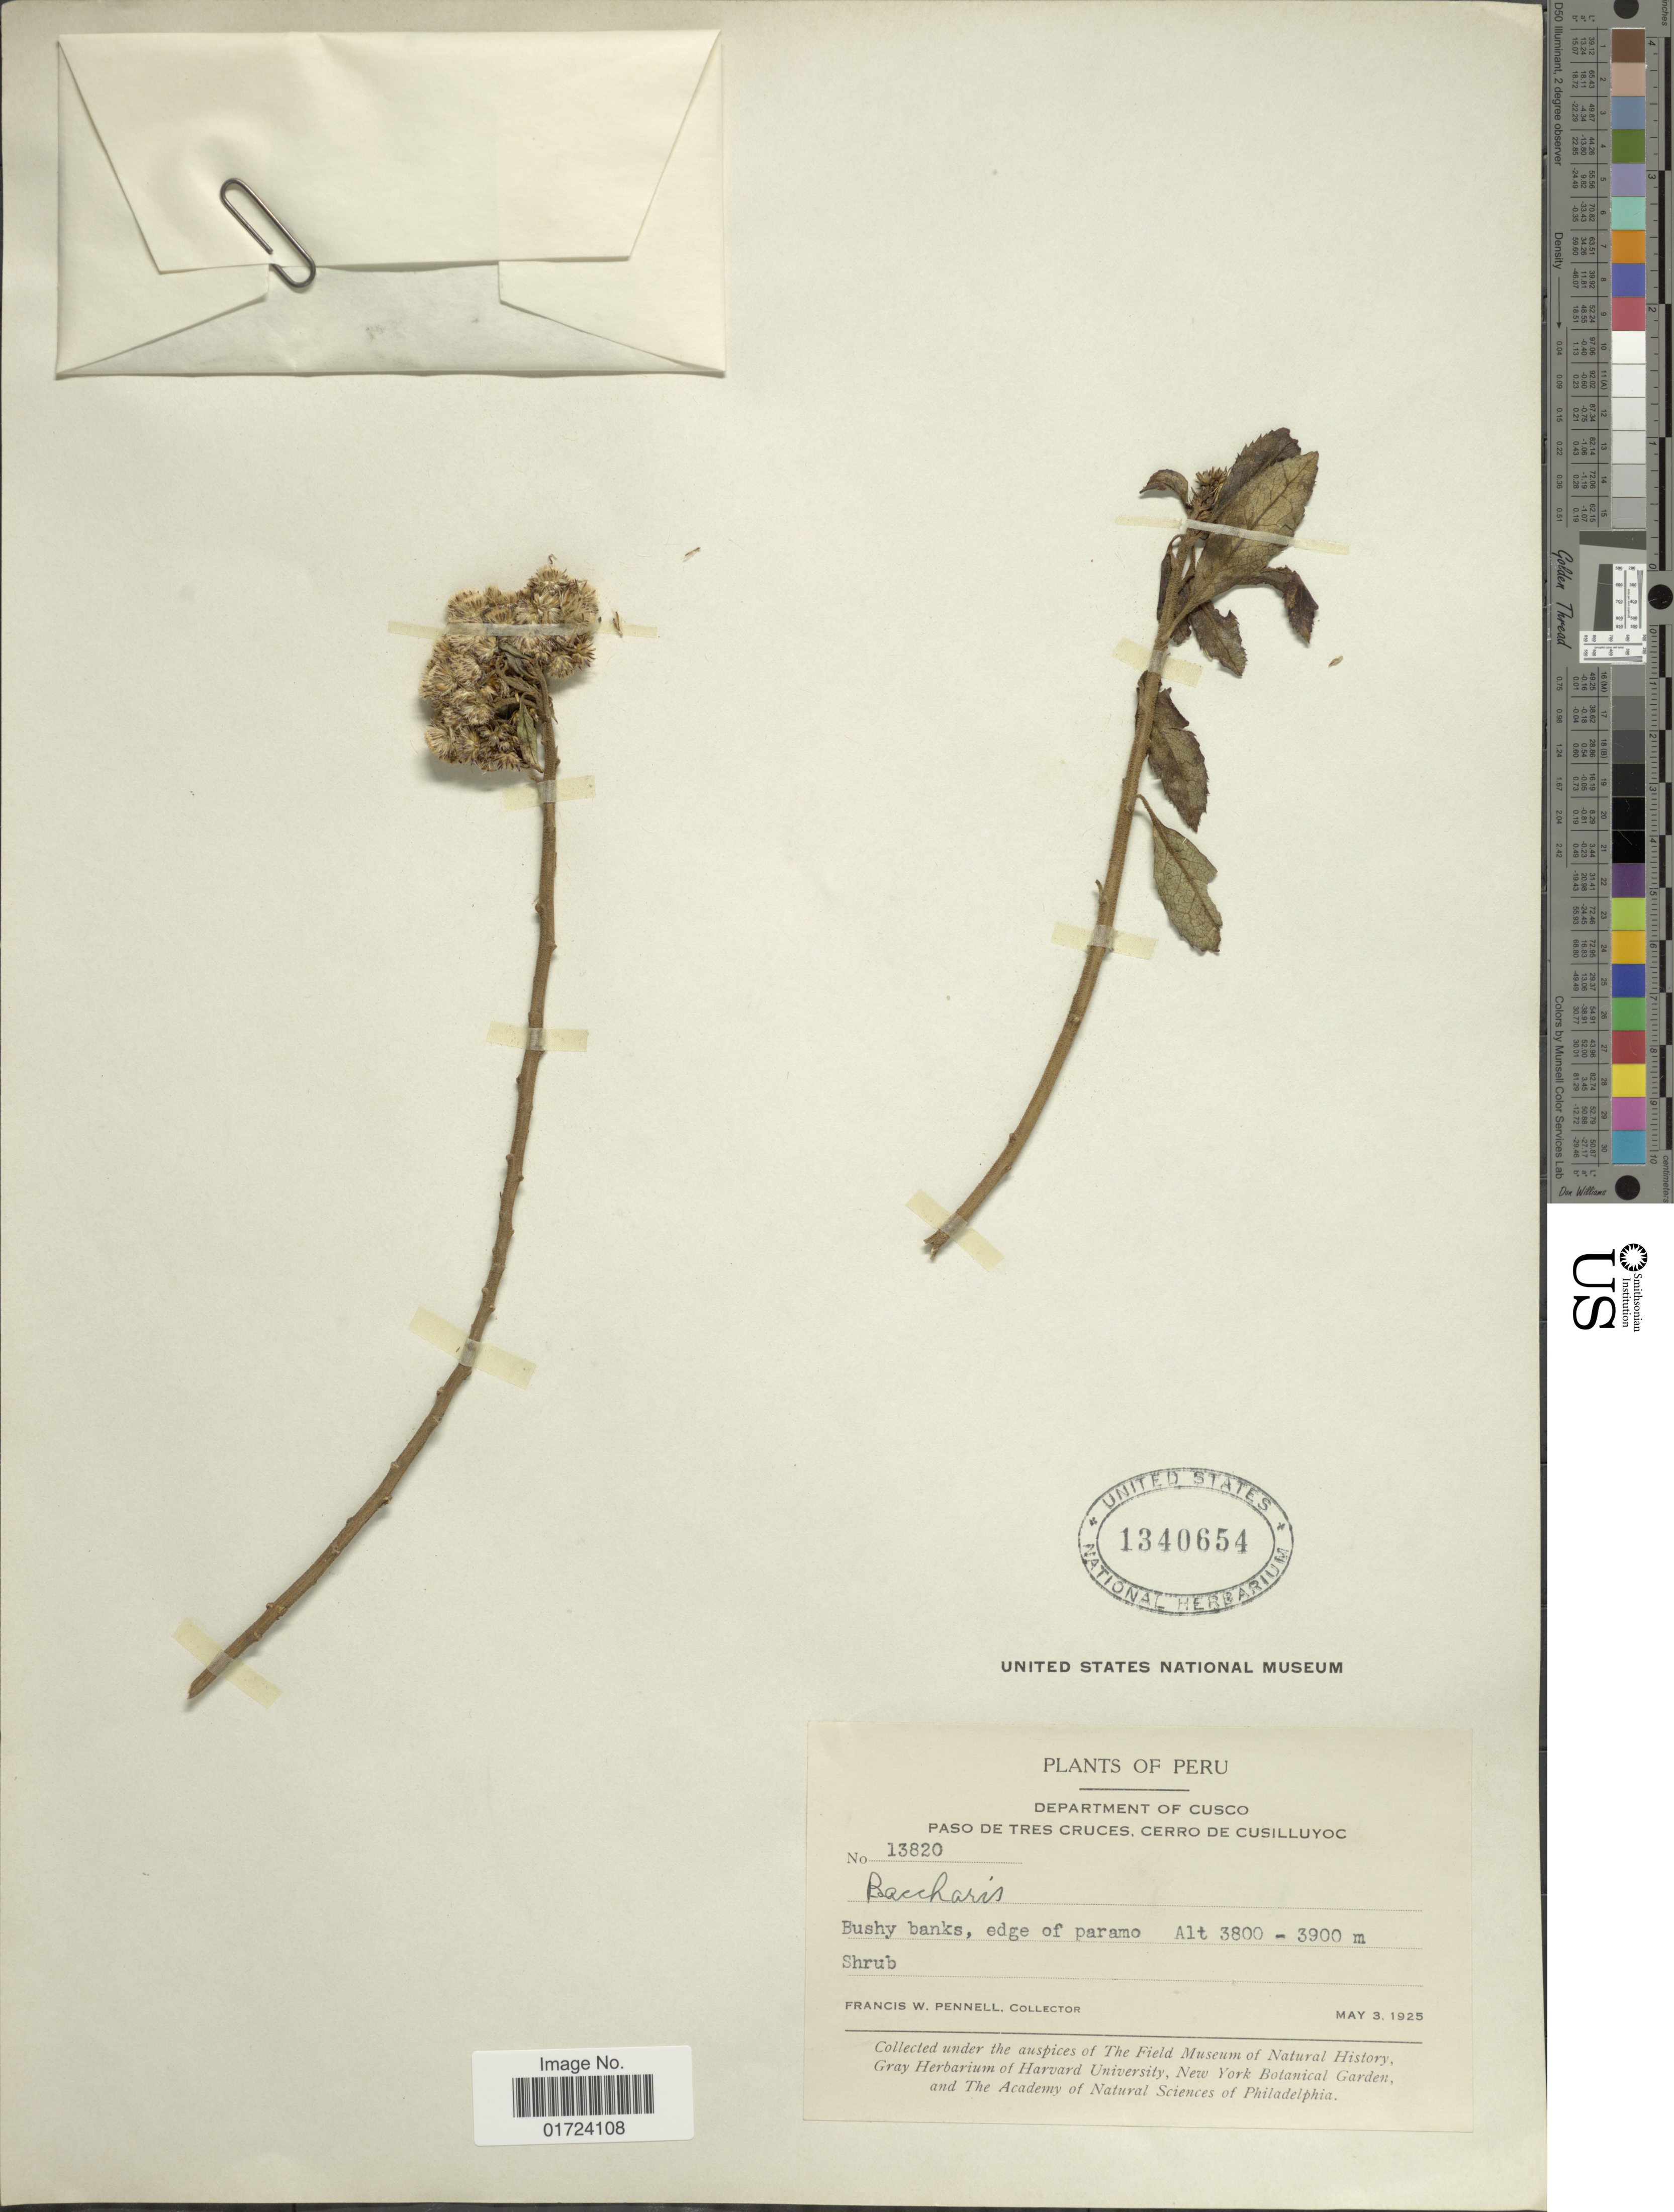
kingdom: Plantae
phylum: Tracheophyta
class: Magnoliopsida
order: Asterales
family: Asteraceae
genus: Baccharis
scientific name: Baccharis sp.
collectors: F. W. Pennell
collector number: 13820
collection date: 1925-05-03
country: Peru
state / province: Cusco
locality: Department of Cuso, Paso de Tres Cruces, Cerro de Cusilluyoc.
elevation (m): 3800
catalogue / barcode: US 1340654